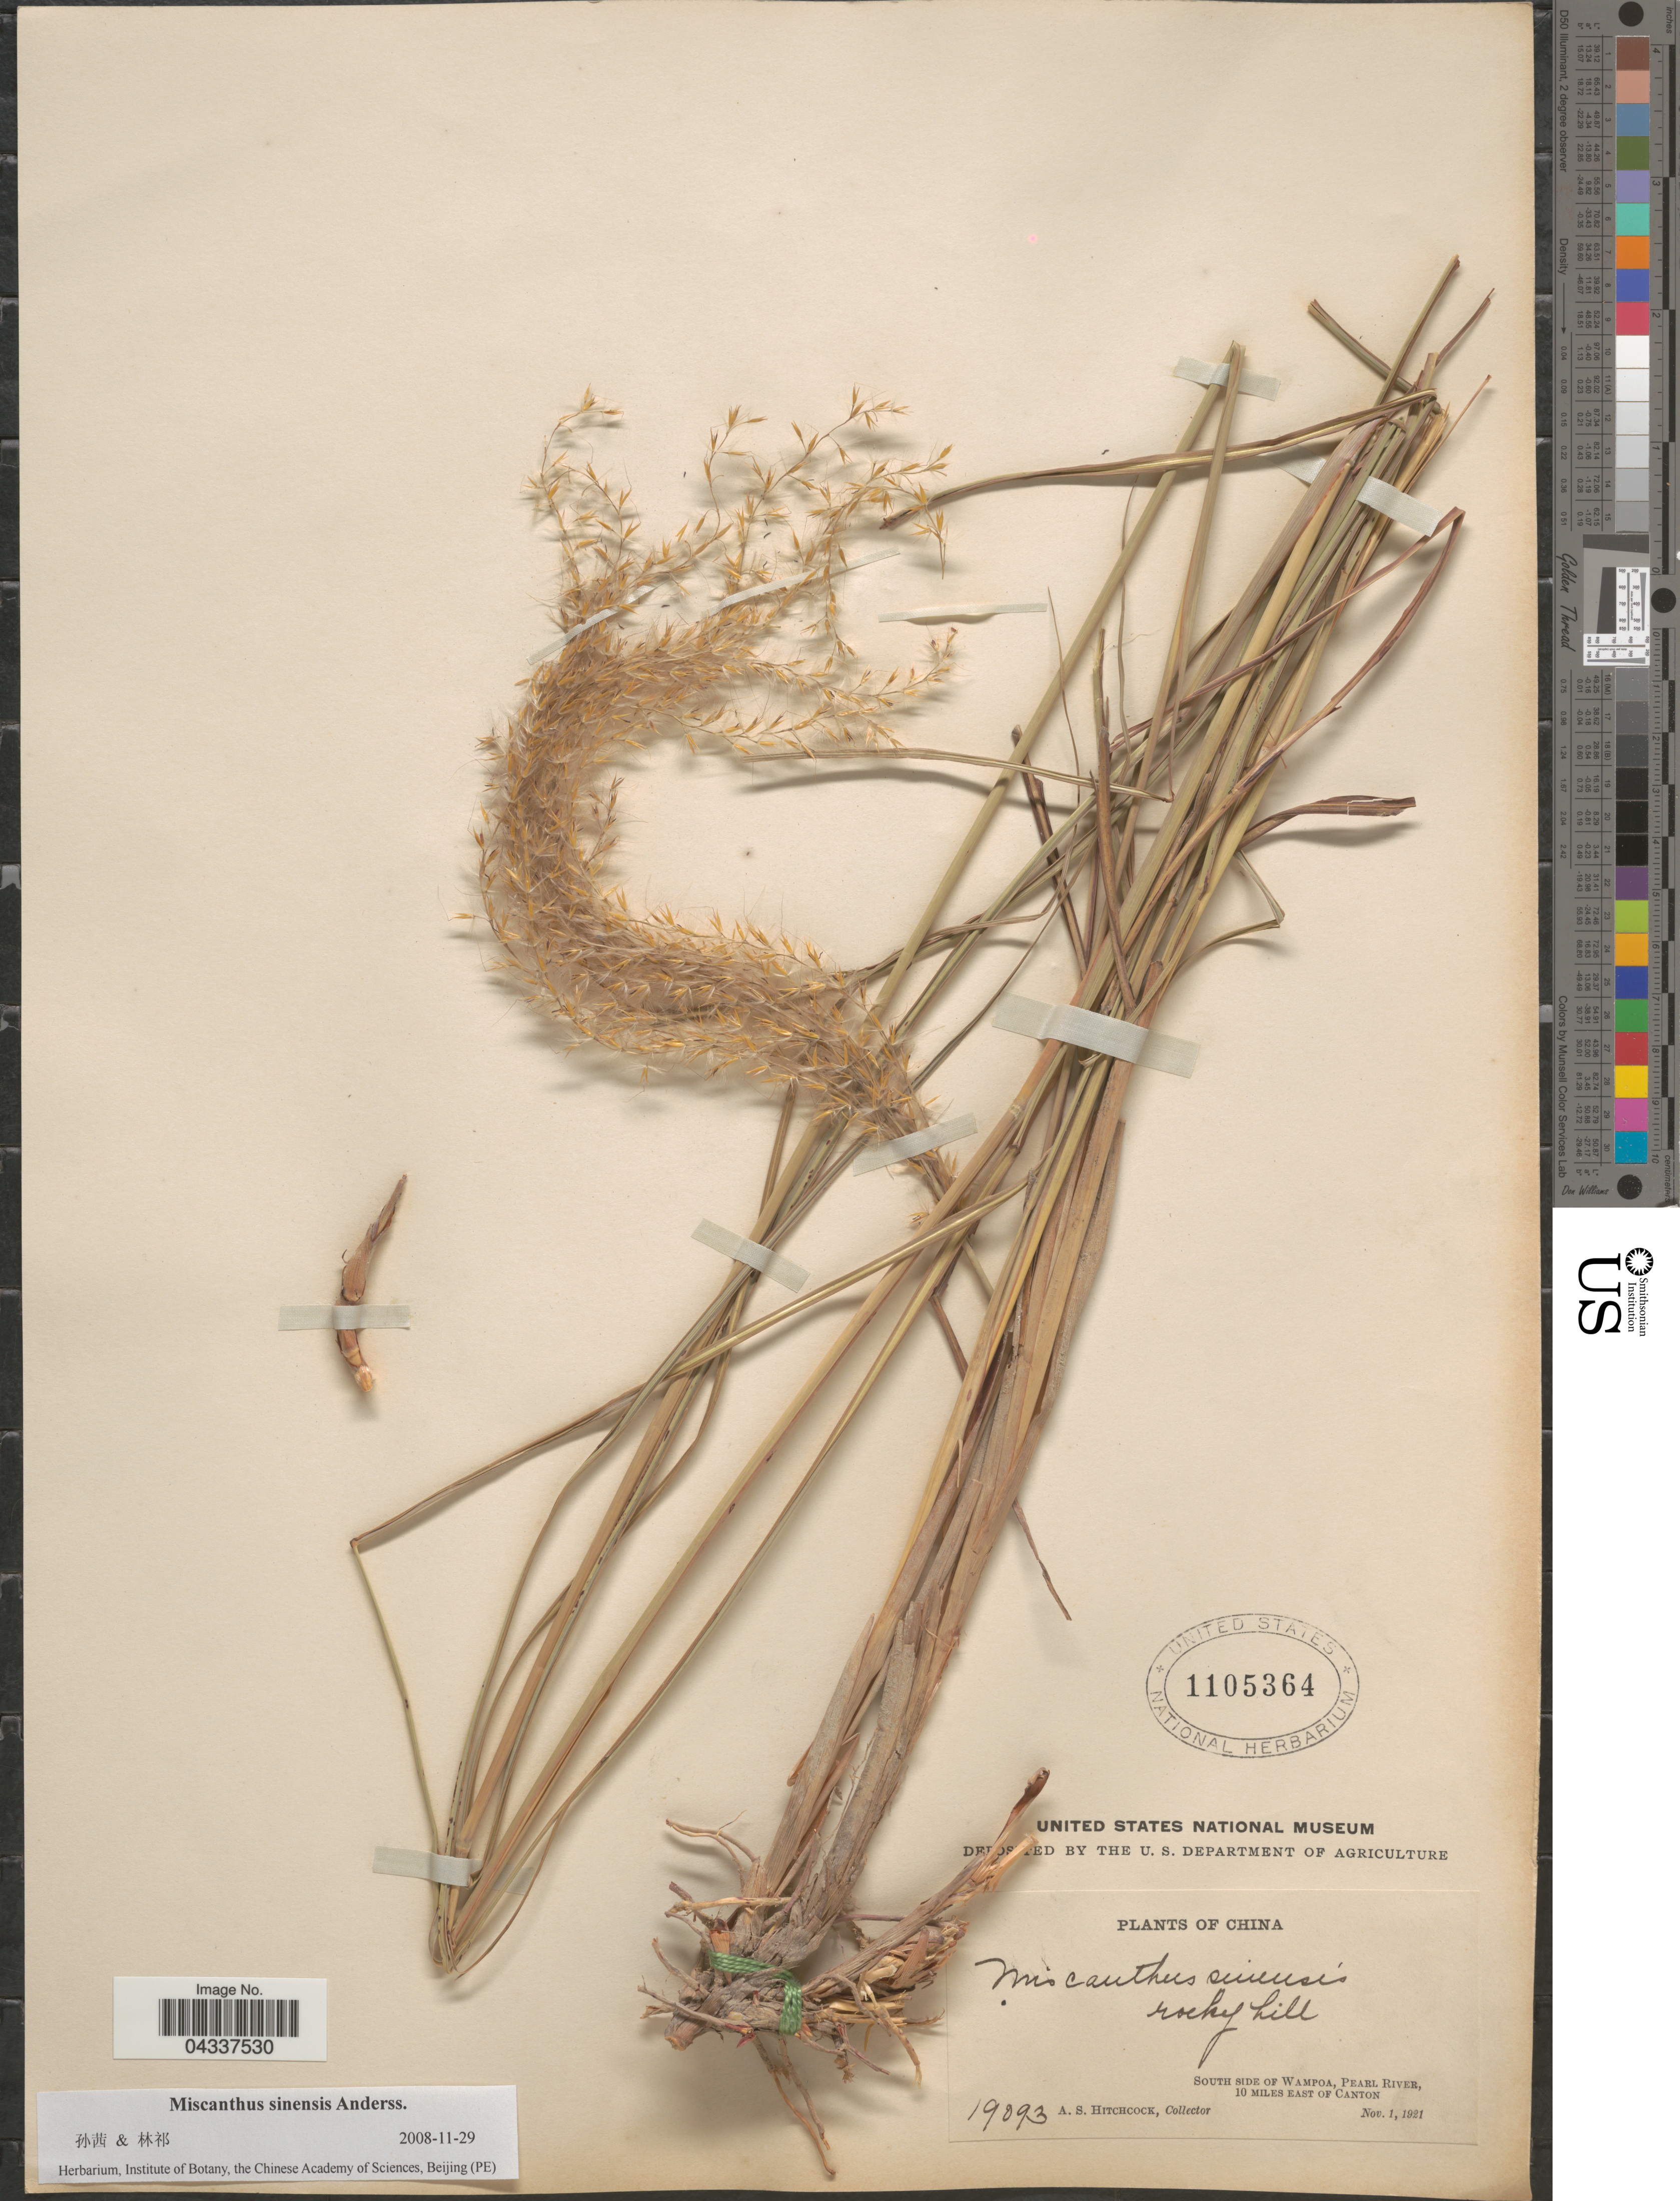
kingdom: Plantae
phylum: Tracheophyta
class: Liliopsida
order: Poales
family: Poaceae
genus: Miscanthus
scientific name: Miscanthus sinensis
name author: Andersson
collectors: A. S. Hitchcock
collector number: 19093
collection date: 1921-11-01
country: China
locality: Rocky hill. South side of Wampoa, Pearl River, 10 miles east of Canton.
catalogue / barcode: US 1105364